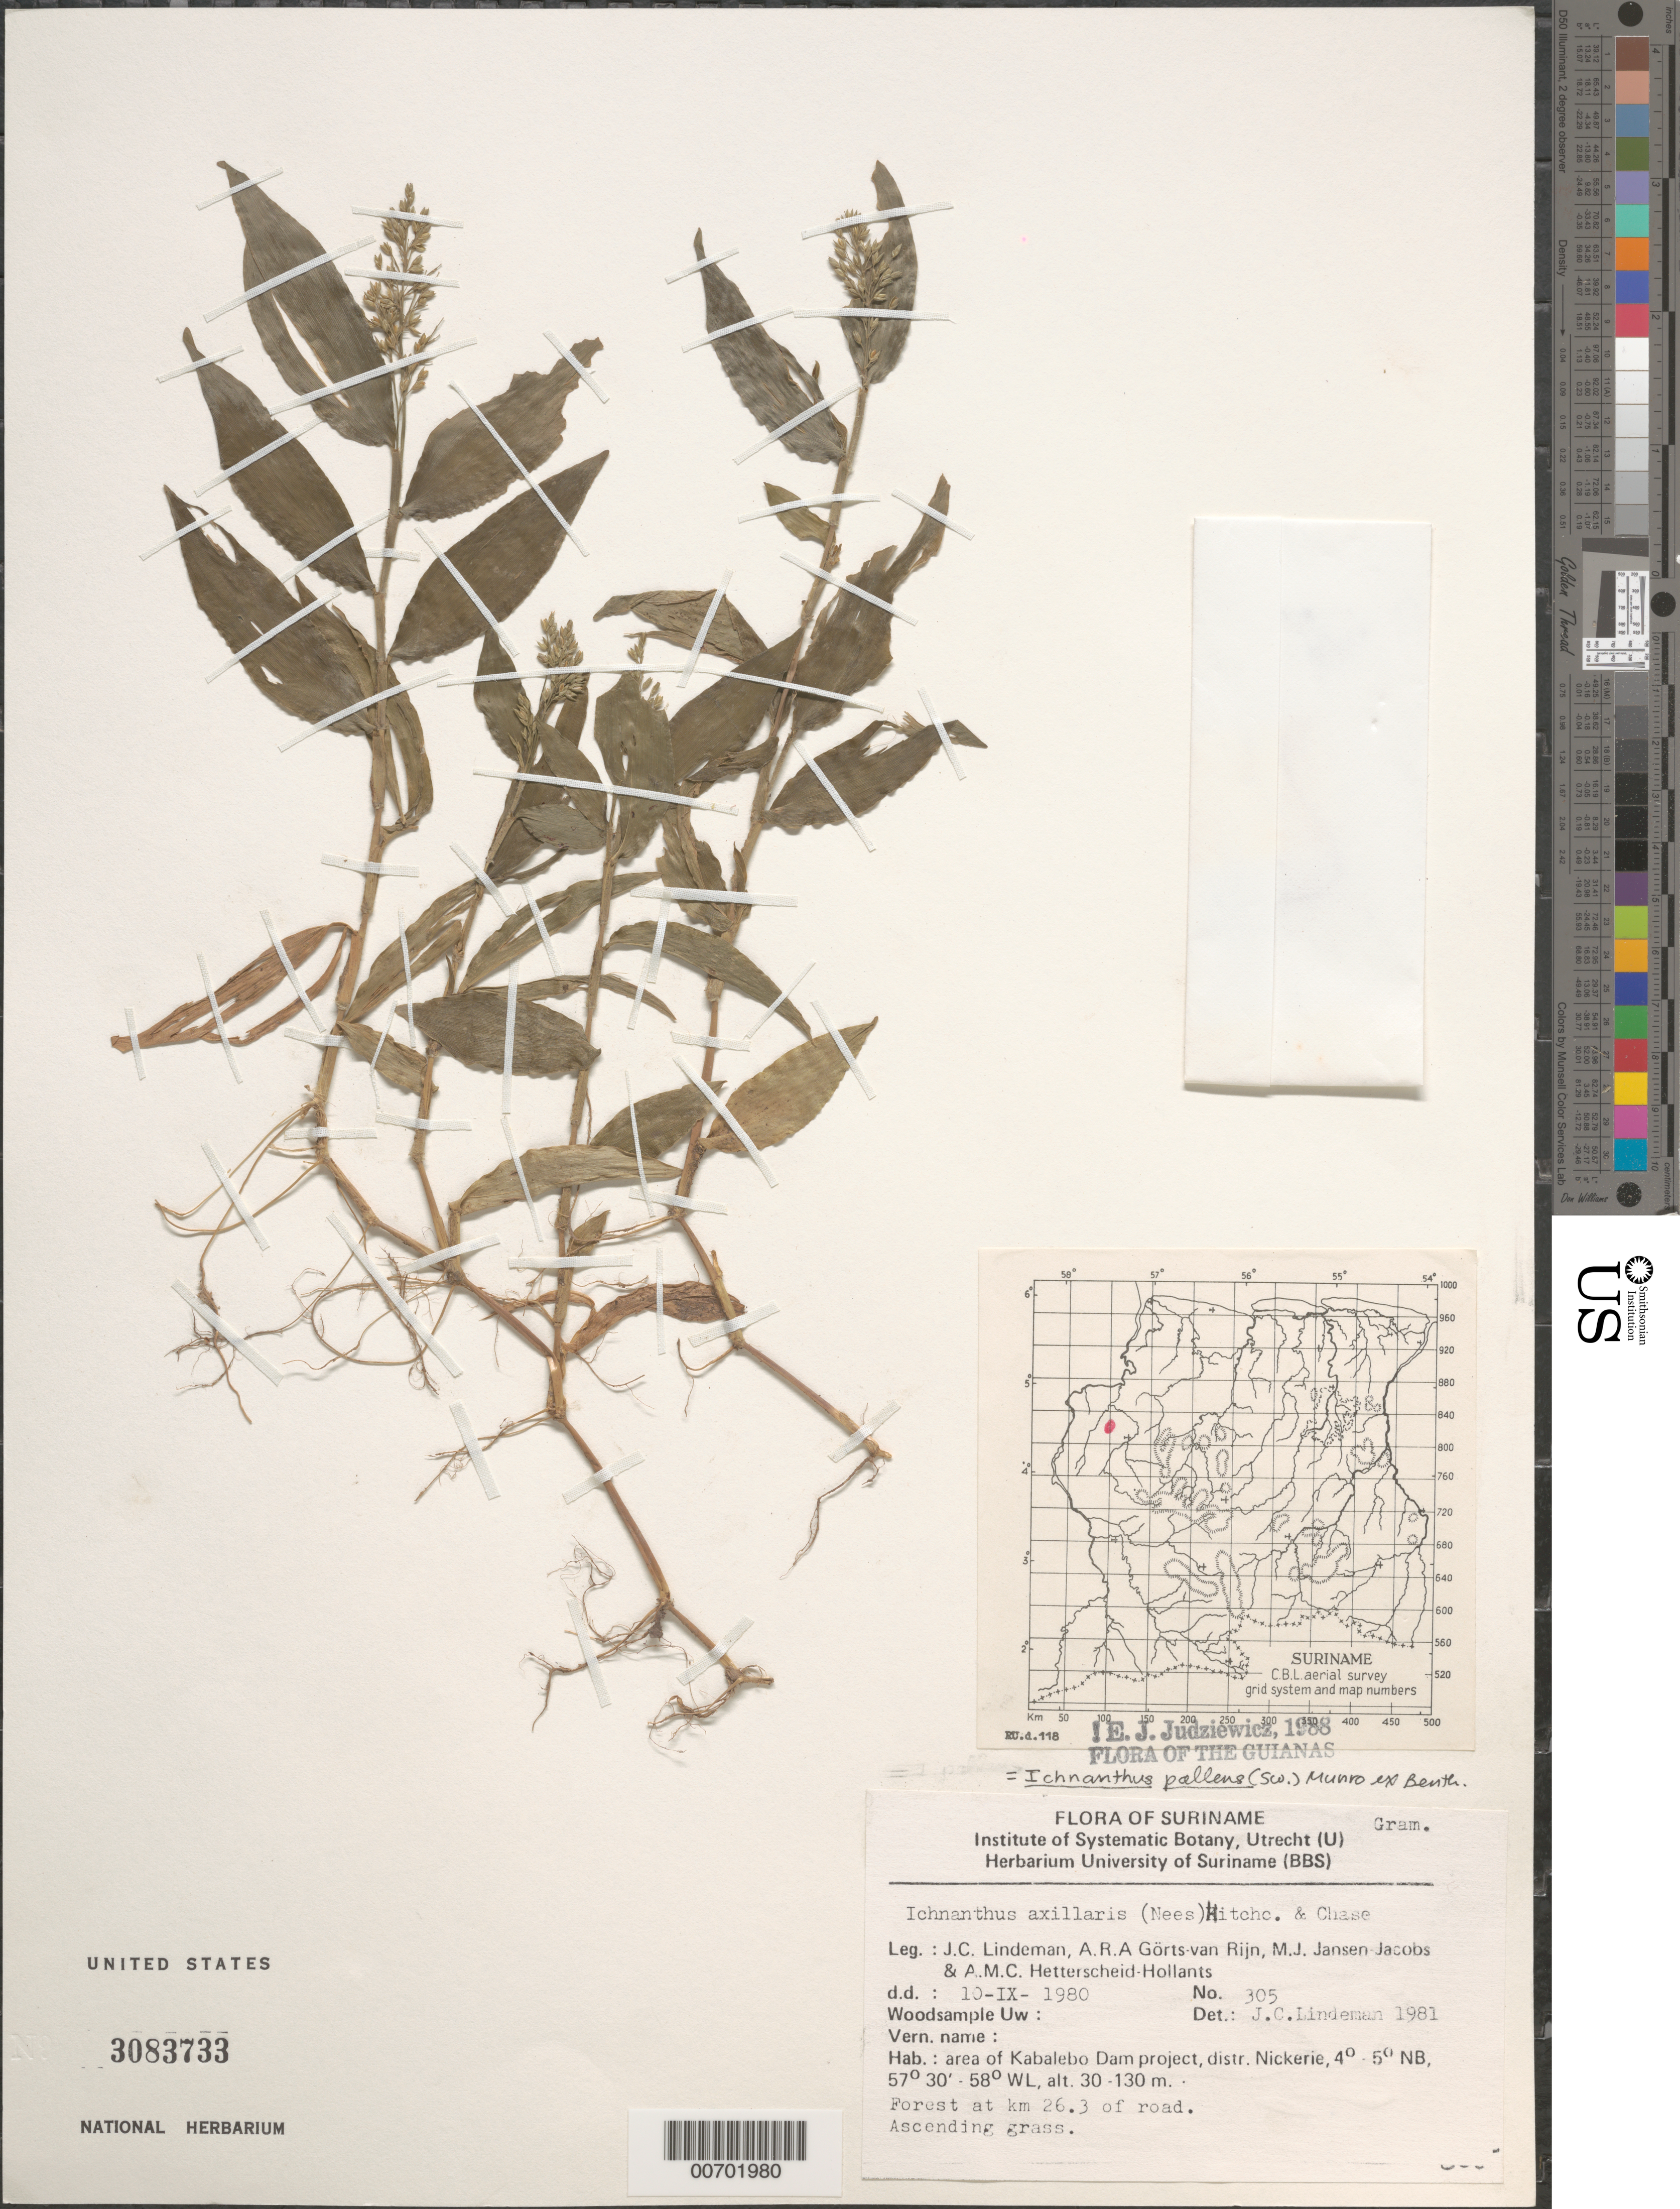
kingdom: Plantae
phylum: Tracheophyta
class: Liliopsida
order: Poales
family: Poaceae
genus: Ichnanthus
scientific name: Ichnanthus pallens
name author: (Sw.) Munro ex Benth.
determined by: Judziewicz, E. J.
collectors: J. C. Lindeman, A. .R. A. Görts-van Rijn, M. J. Jansen-Jacobs & A. Hetterscheid-Hollants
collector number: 80 305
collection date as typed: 10-Sep-80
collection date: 1980-09-10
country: Suriname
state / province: Nickerie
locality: Kabalebo Dam project area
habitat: Forest at km 26.3 of road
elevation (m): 30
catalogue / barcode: US 3083733